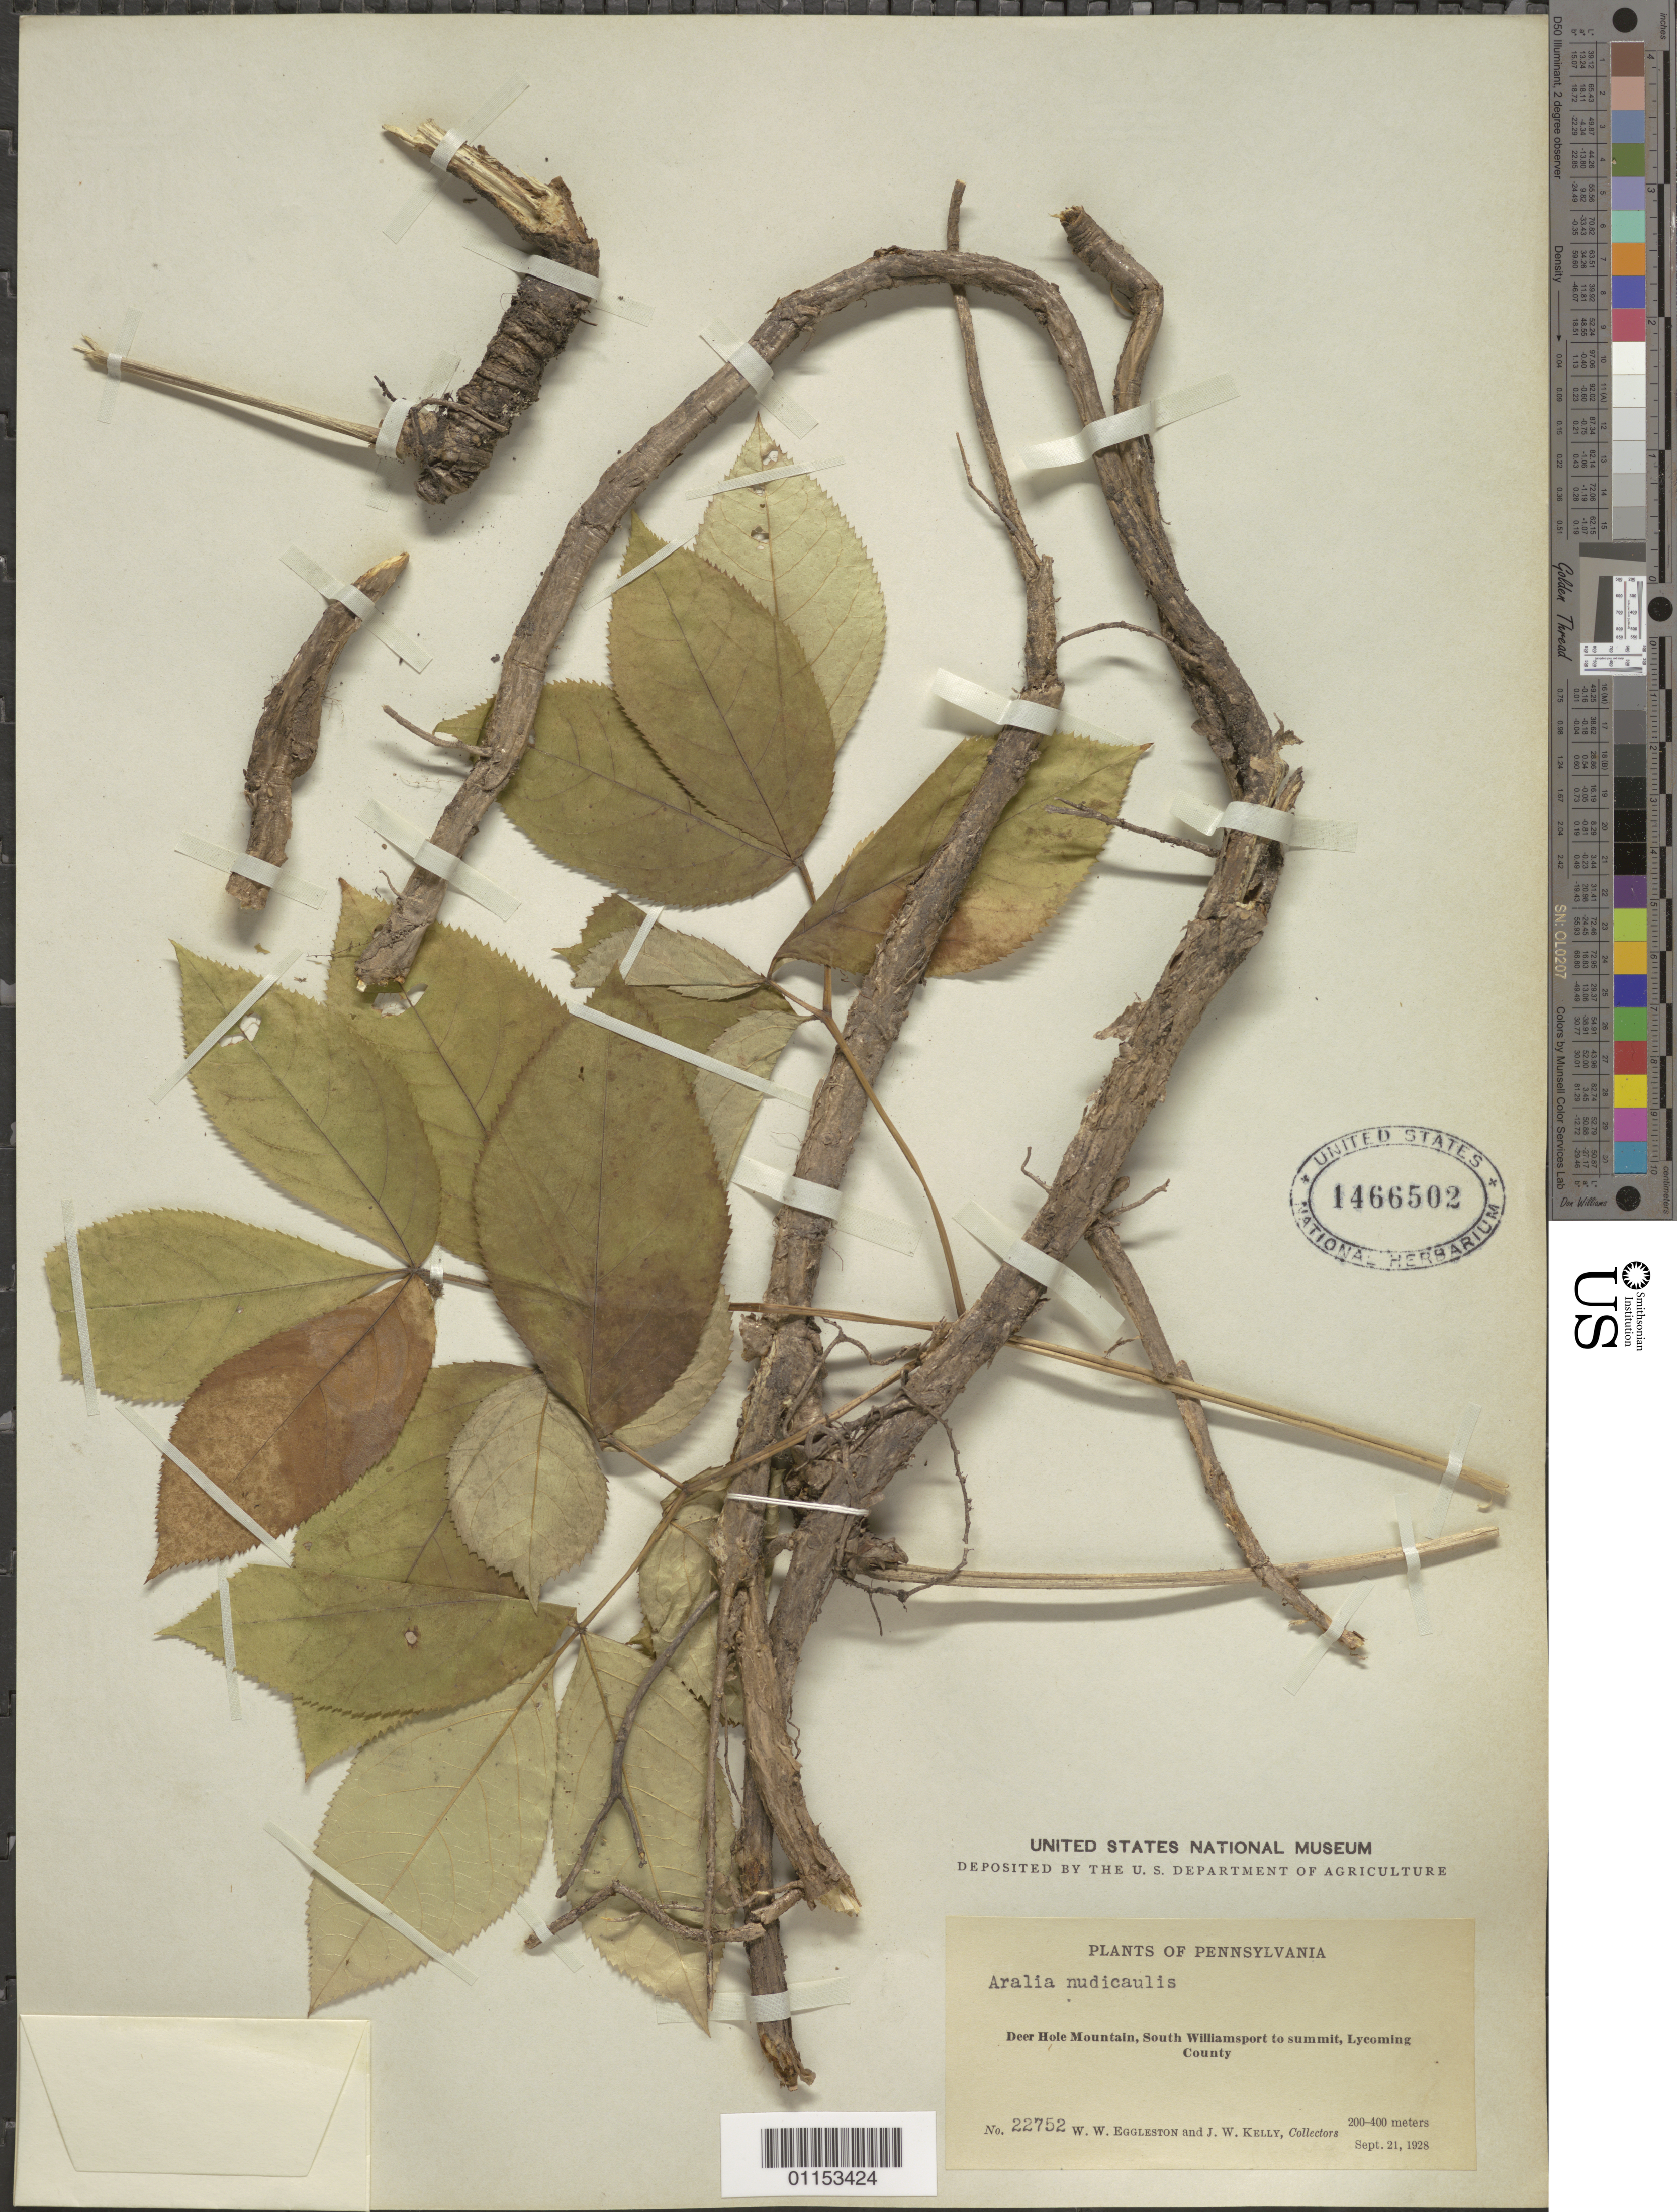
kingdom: Plantae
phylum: Tracheophyta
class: Magnoliopsida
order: Apiales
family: Araliaceae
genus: Aralia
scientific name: Aralia nudicaulis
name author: L.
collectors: W. W. Eggleston & J. Kelly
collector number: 22752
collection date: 1928-09-21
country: United States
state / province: Pennsylvania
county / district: Lycoming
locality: Deer Hole Mt, S Williamsport to summit.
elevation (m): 200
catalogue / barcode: US 1466502